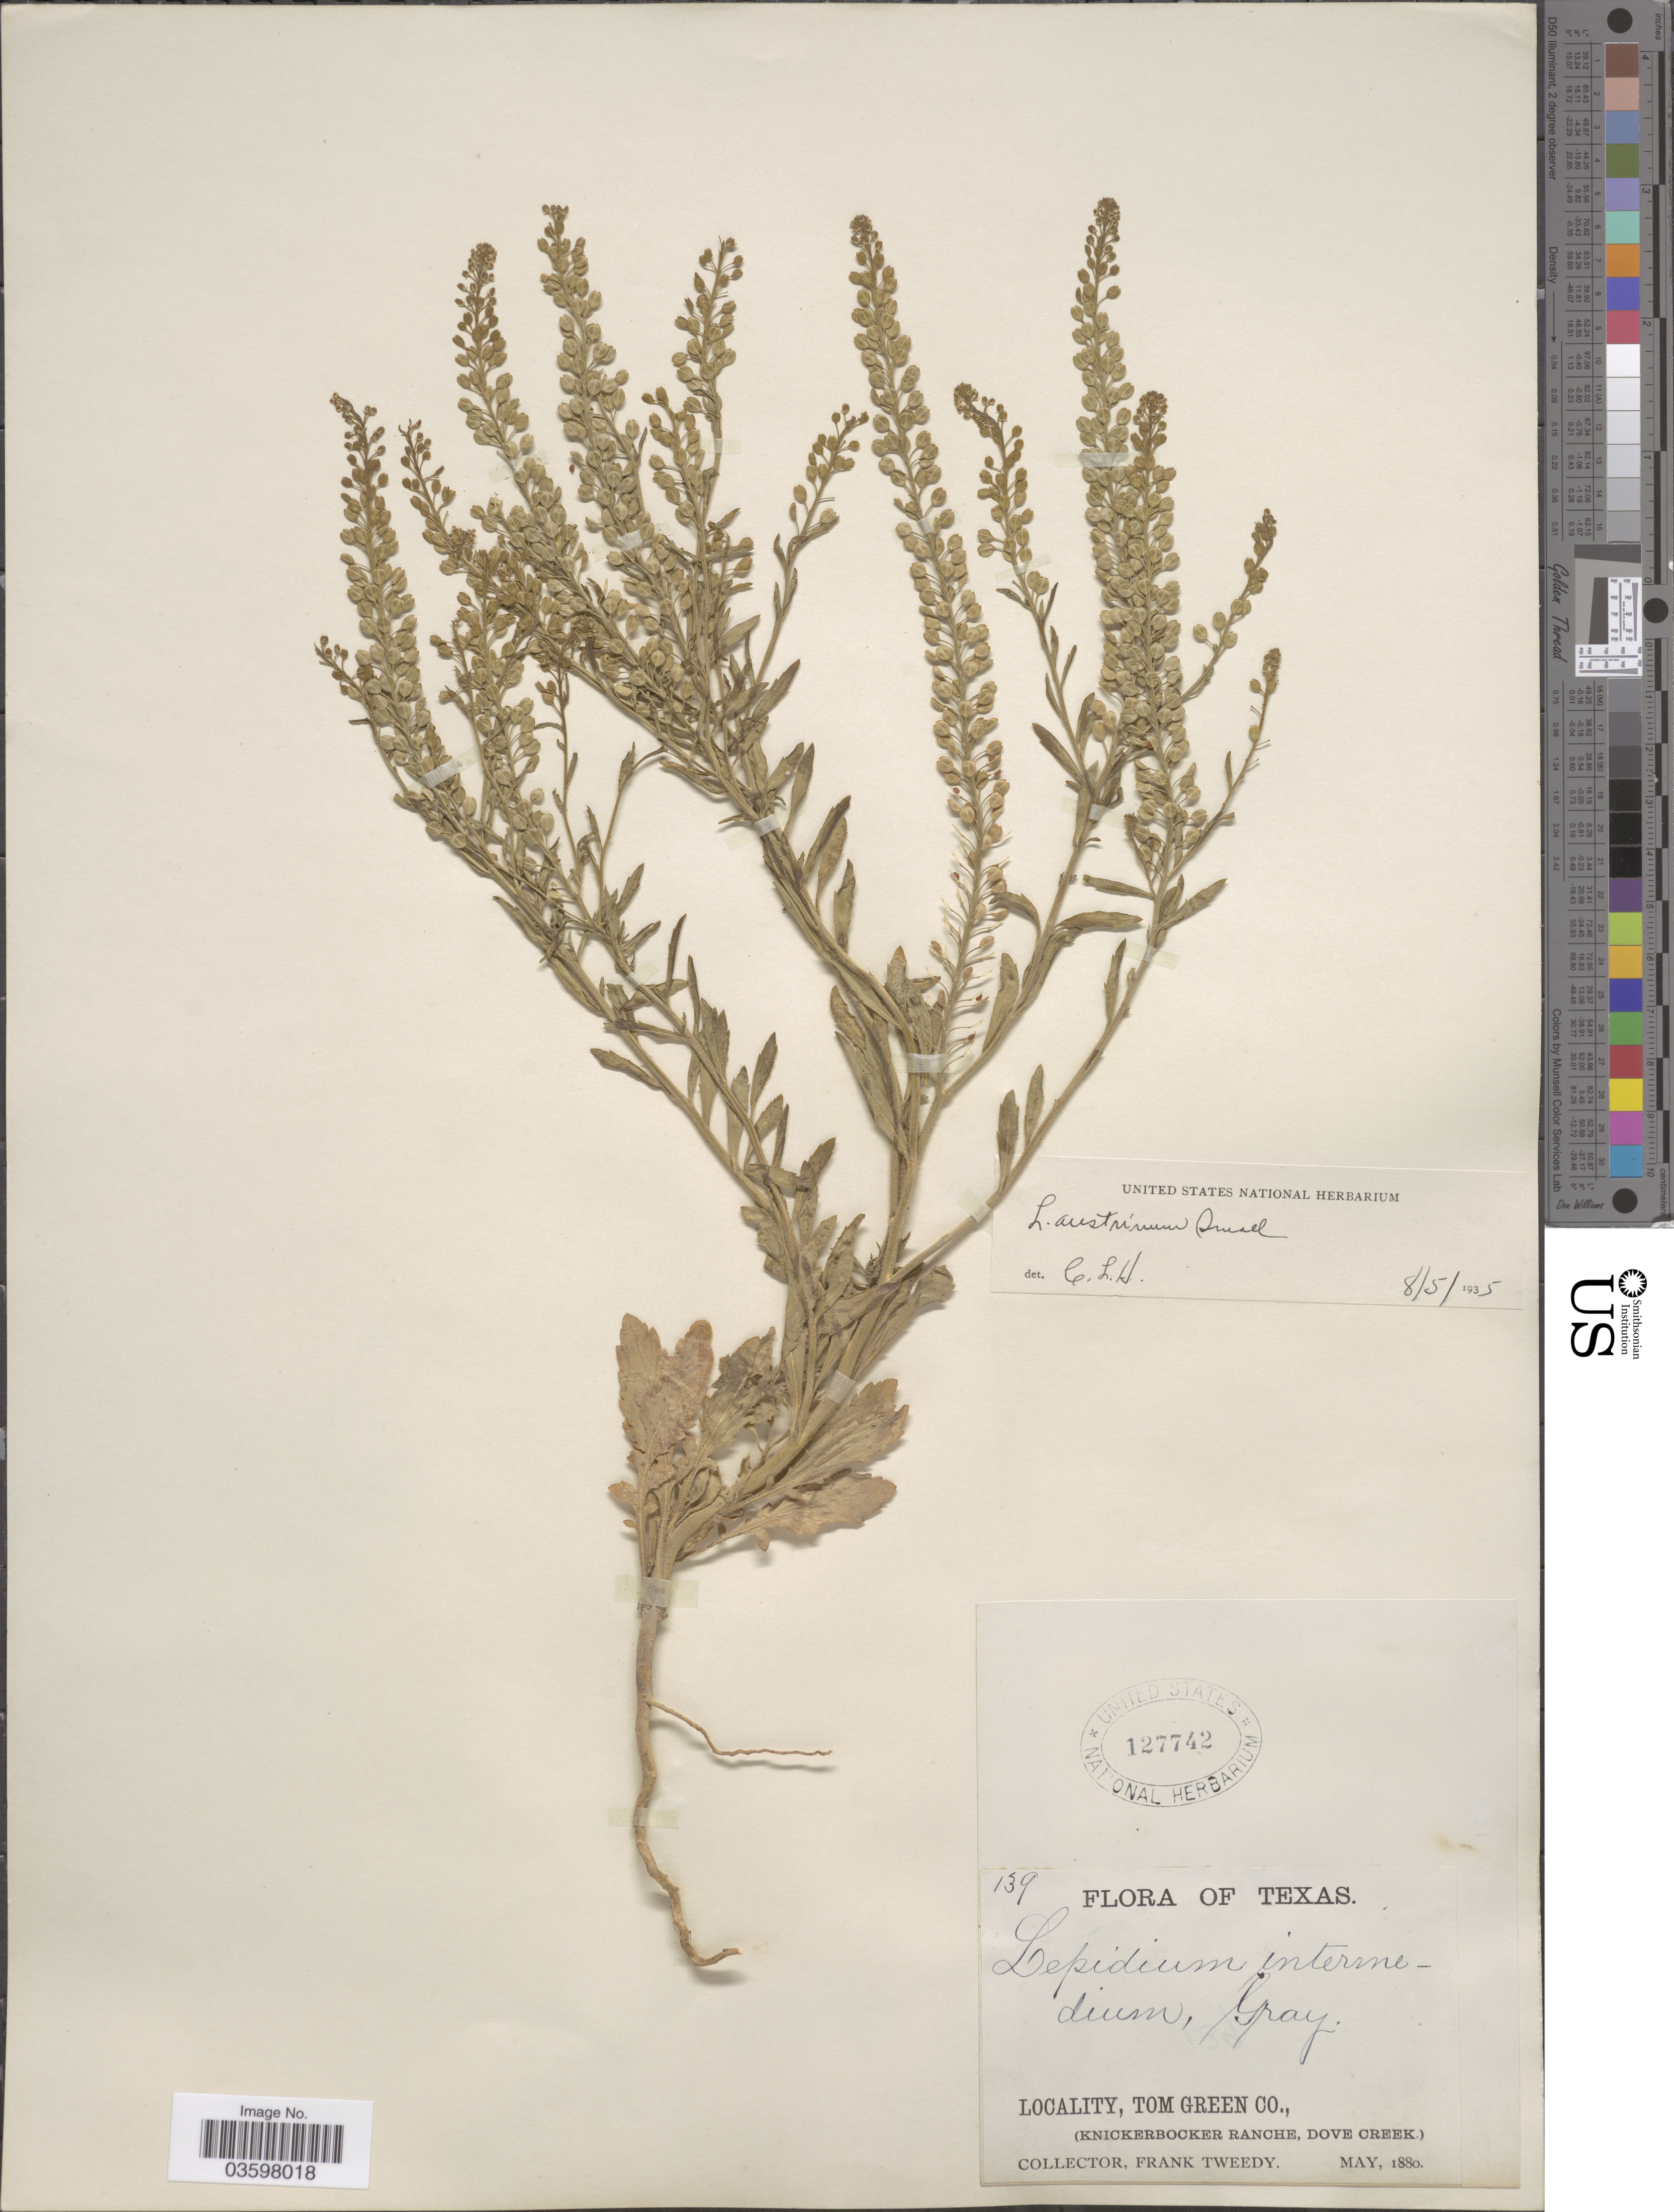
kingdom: Plantae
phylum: Tracheophyta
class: Magnoliopsida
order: Brassicales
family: Brassicaceae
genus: Lepidium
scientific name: Lepidium austrinum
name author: Small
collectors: F. Tweedy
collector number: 139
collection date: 1880-05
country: United States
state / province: Texas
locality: Tom Green Co., (Knickerbocker Ranche, Dove Creek.).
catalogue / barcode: US 127742